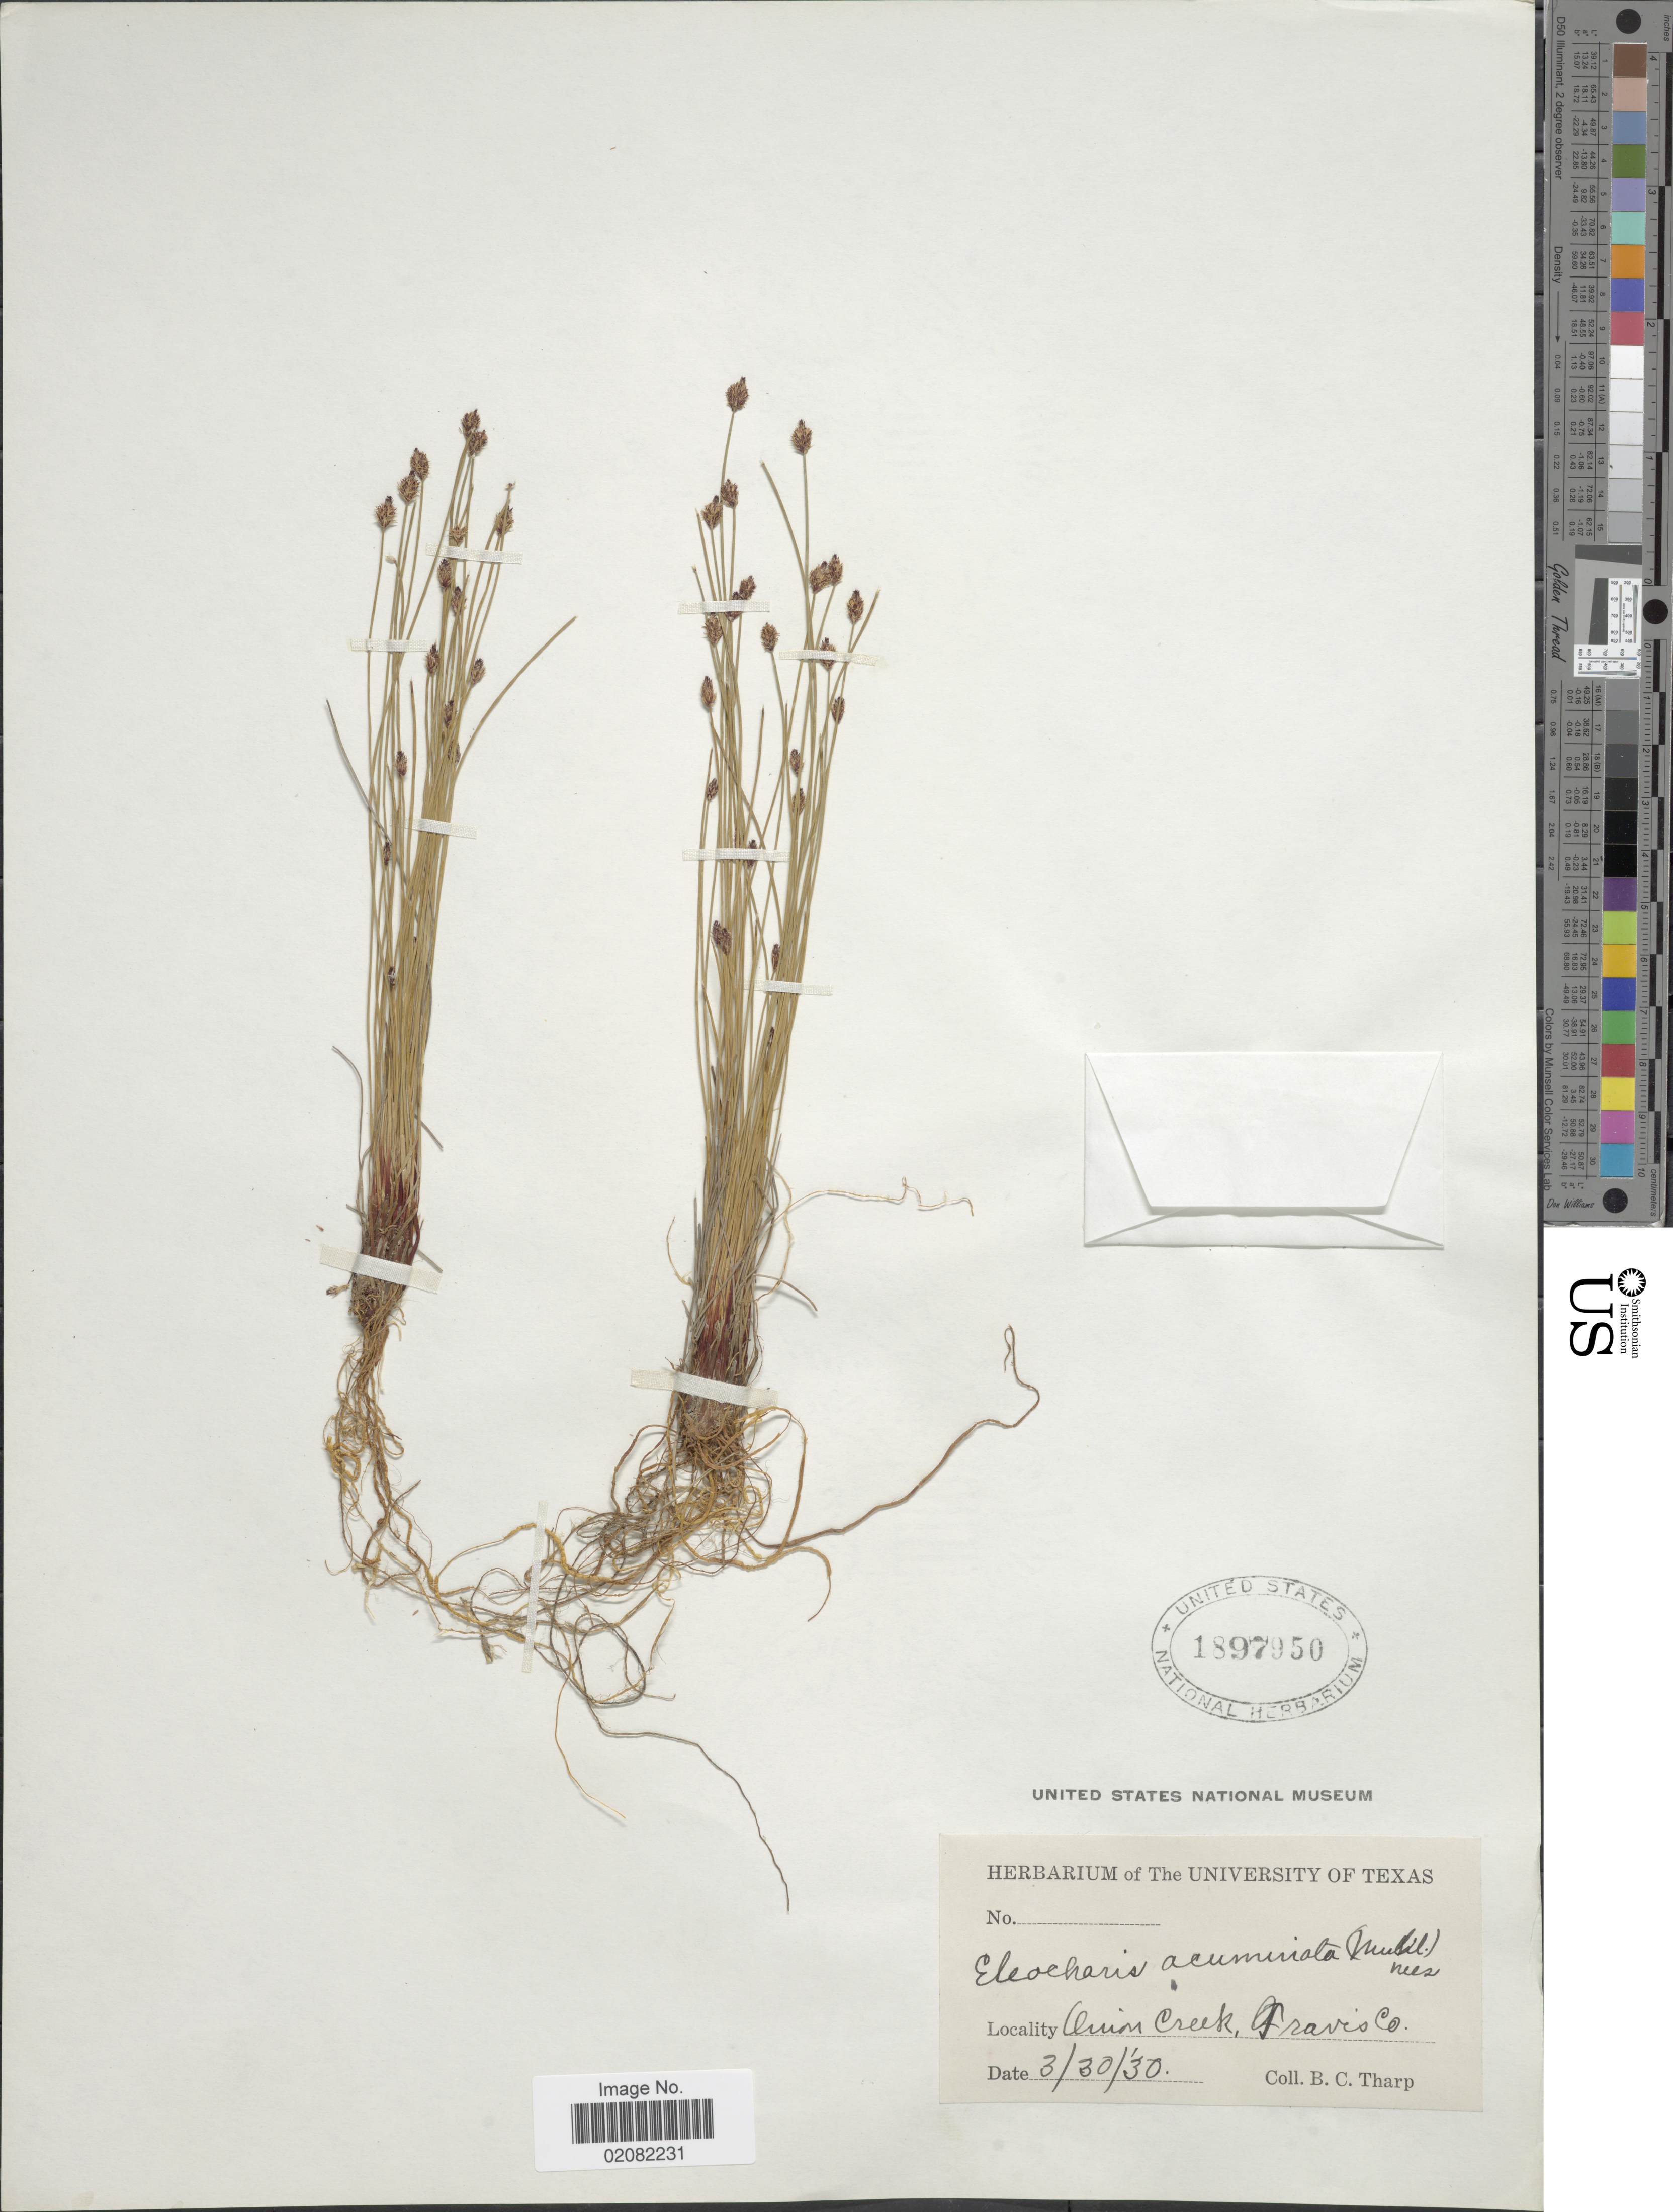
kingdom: Plantae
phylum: Tracheophyta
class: Liliopsida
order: Poales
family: Cyperaceae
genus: Eleocharis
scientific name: Eleocharis occulta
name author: S.G. Sm.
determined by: Smith, S. G.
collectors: B. C. Tharp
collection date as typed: Transcribed d/m/y: 30/3/30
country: United States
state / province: Texas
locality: Quin Creek, Travis Co.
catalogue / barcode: US 1897950